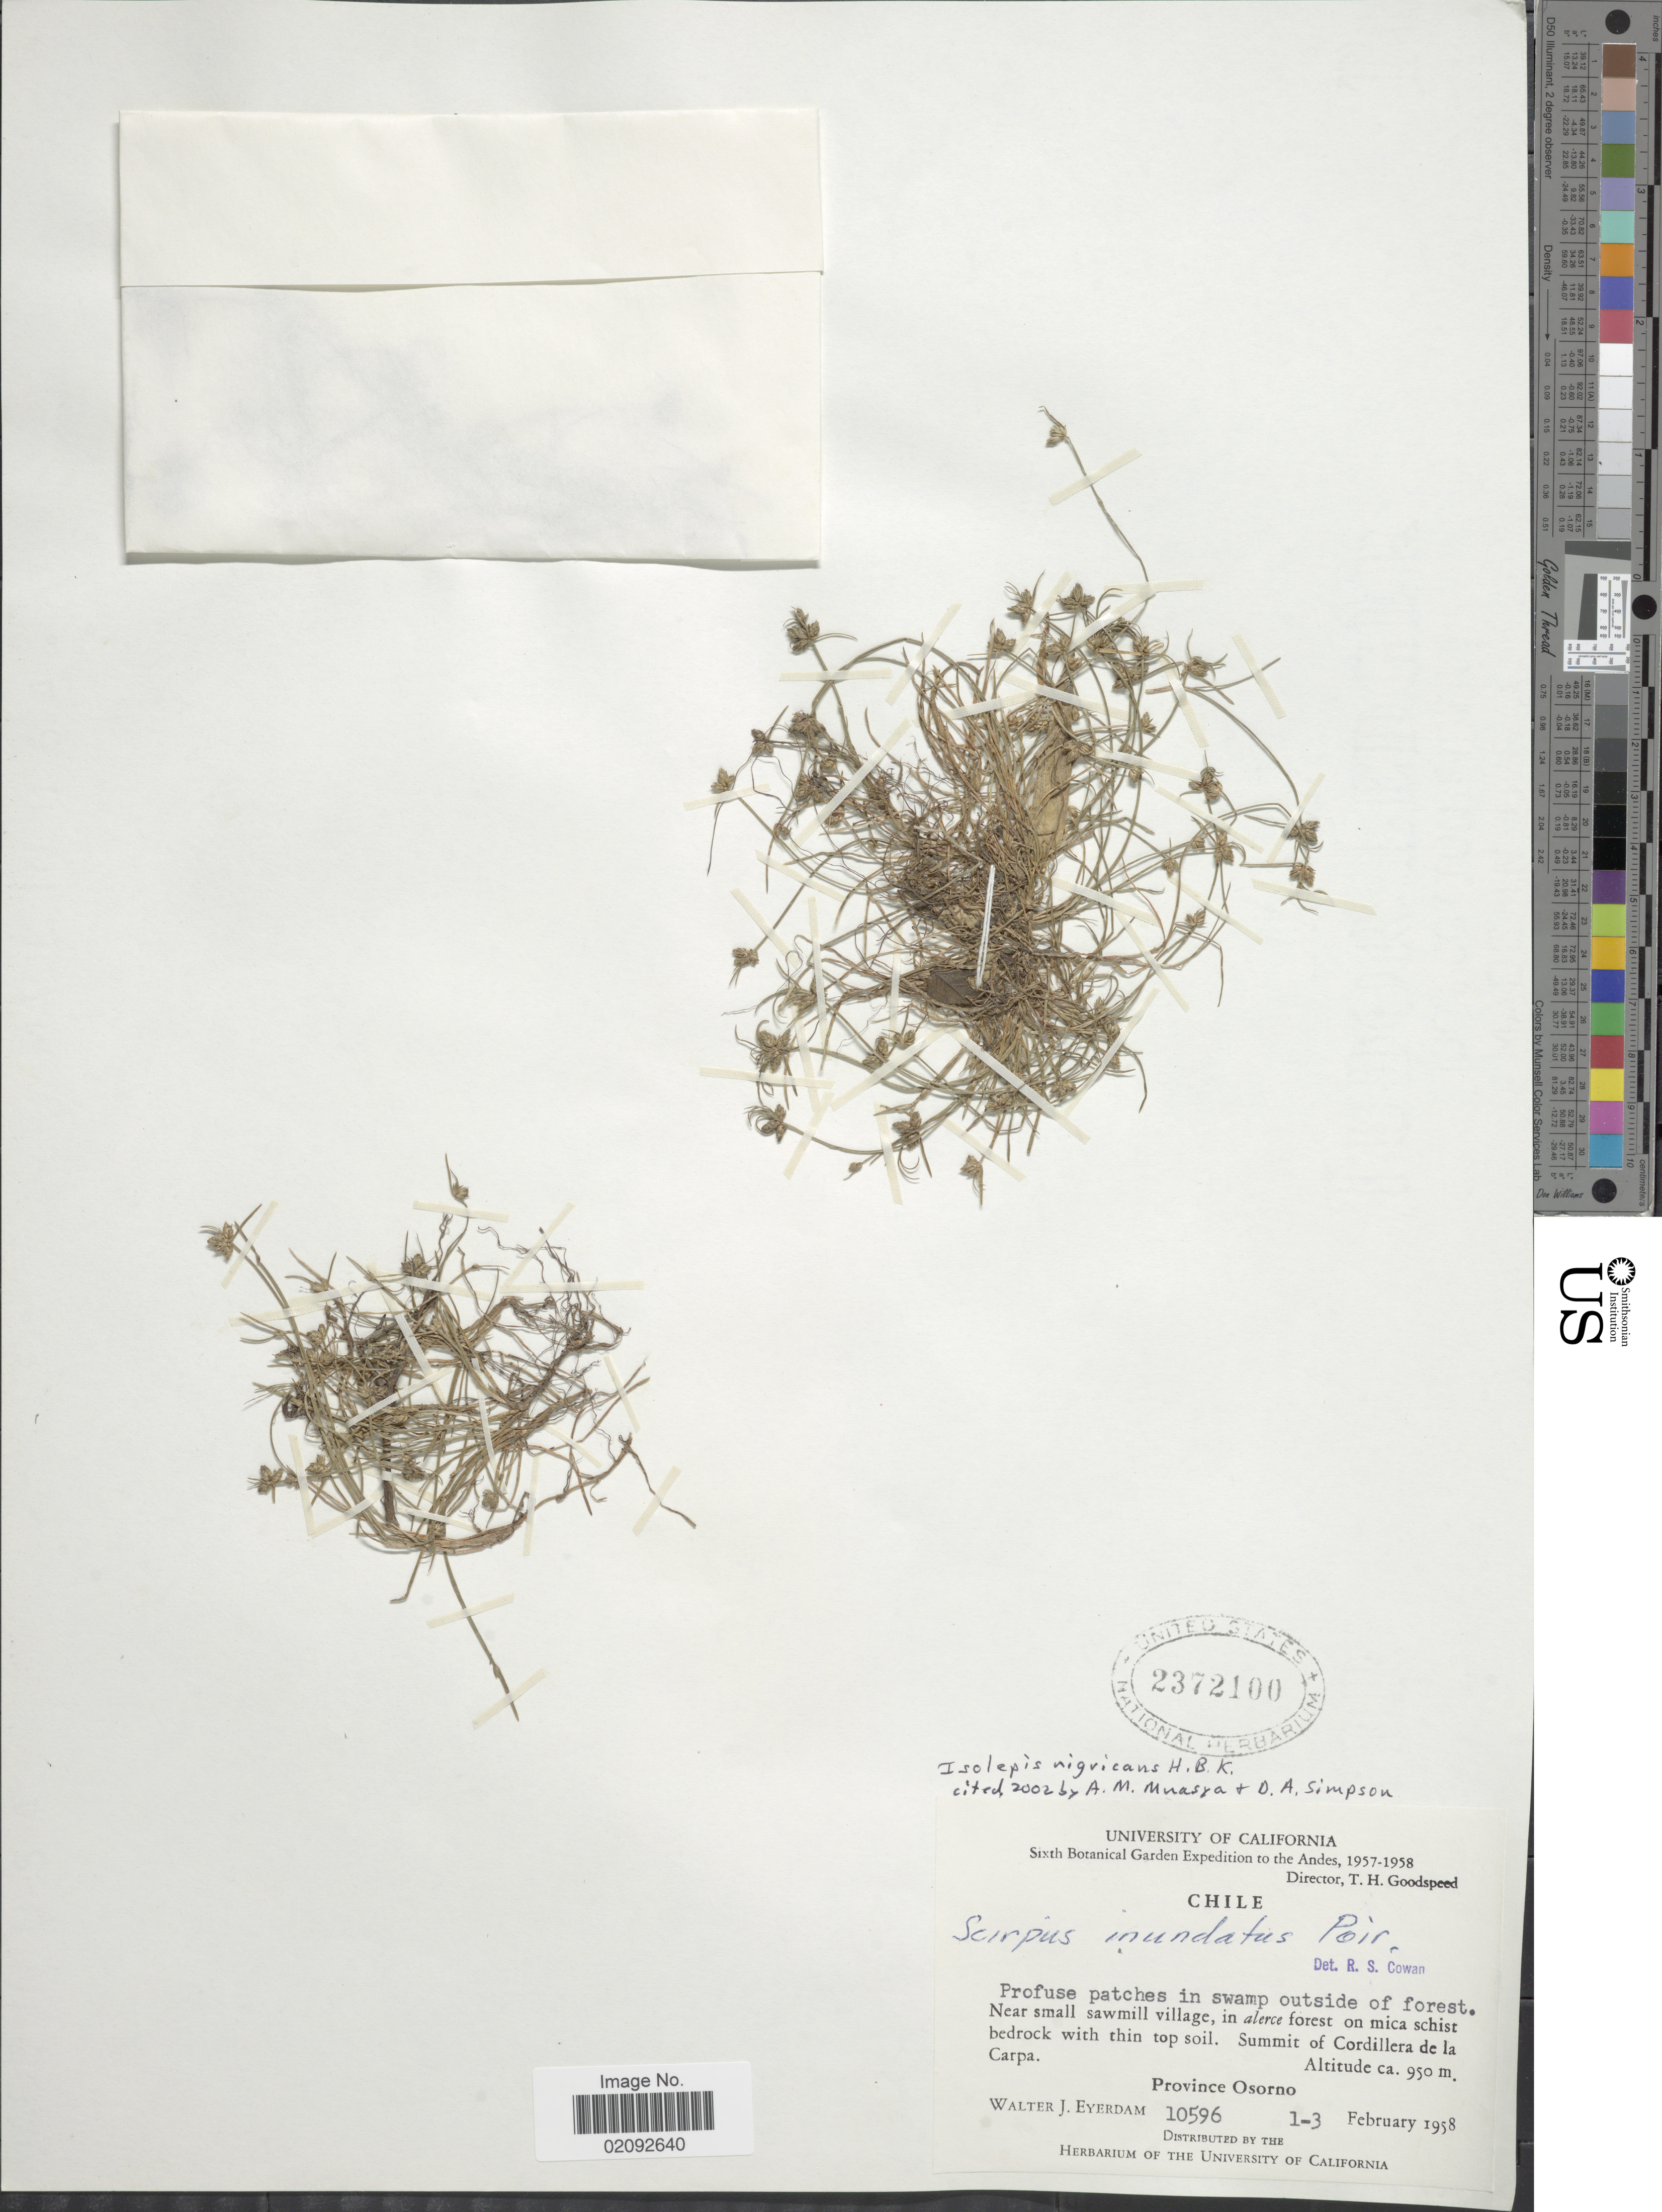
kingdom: Plantae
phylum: Tracheophyta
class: Liliopsida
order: Poales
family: Cyperaceae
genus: Isolepis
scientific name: Isolepis nigricans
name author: Kunth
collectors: W. J. Eyerdam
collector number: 10596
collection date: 1958-02-01/1958-02-03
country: Chile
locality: Profuse patches in swamp outside of forest, near small village, in alerce fores on mica schist bedrock, summit of Cordillera de la Carpa, province of Osorno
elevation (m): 950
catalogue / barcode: US 2372100